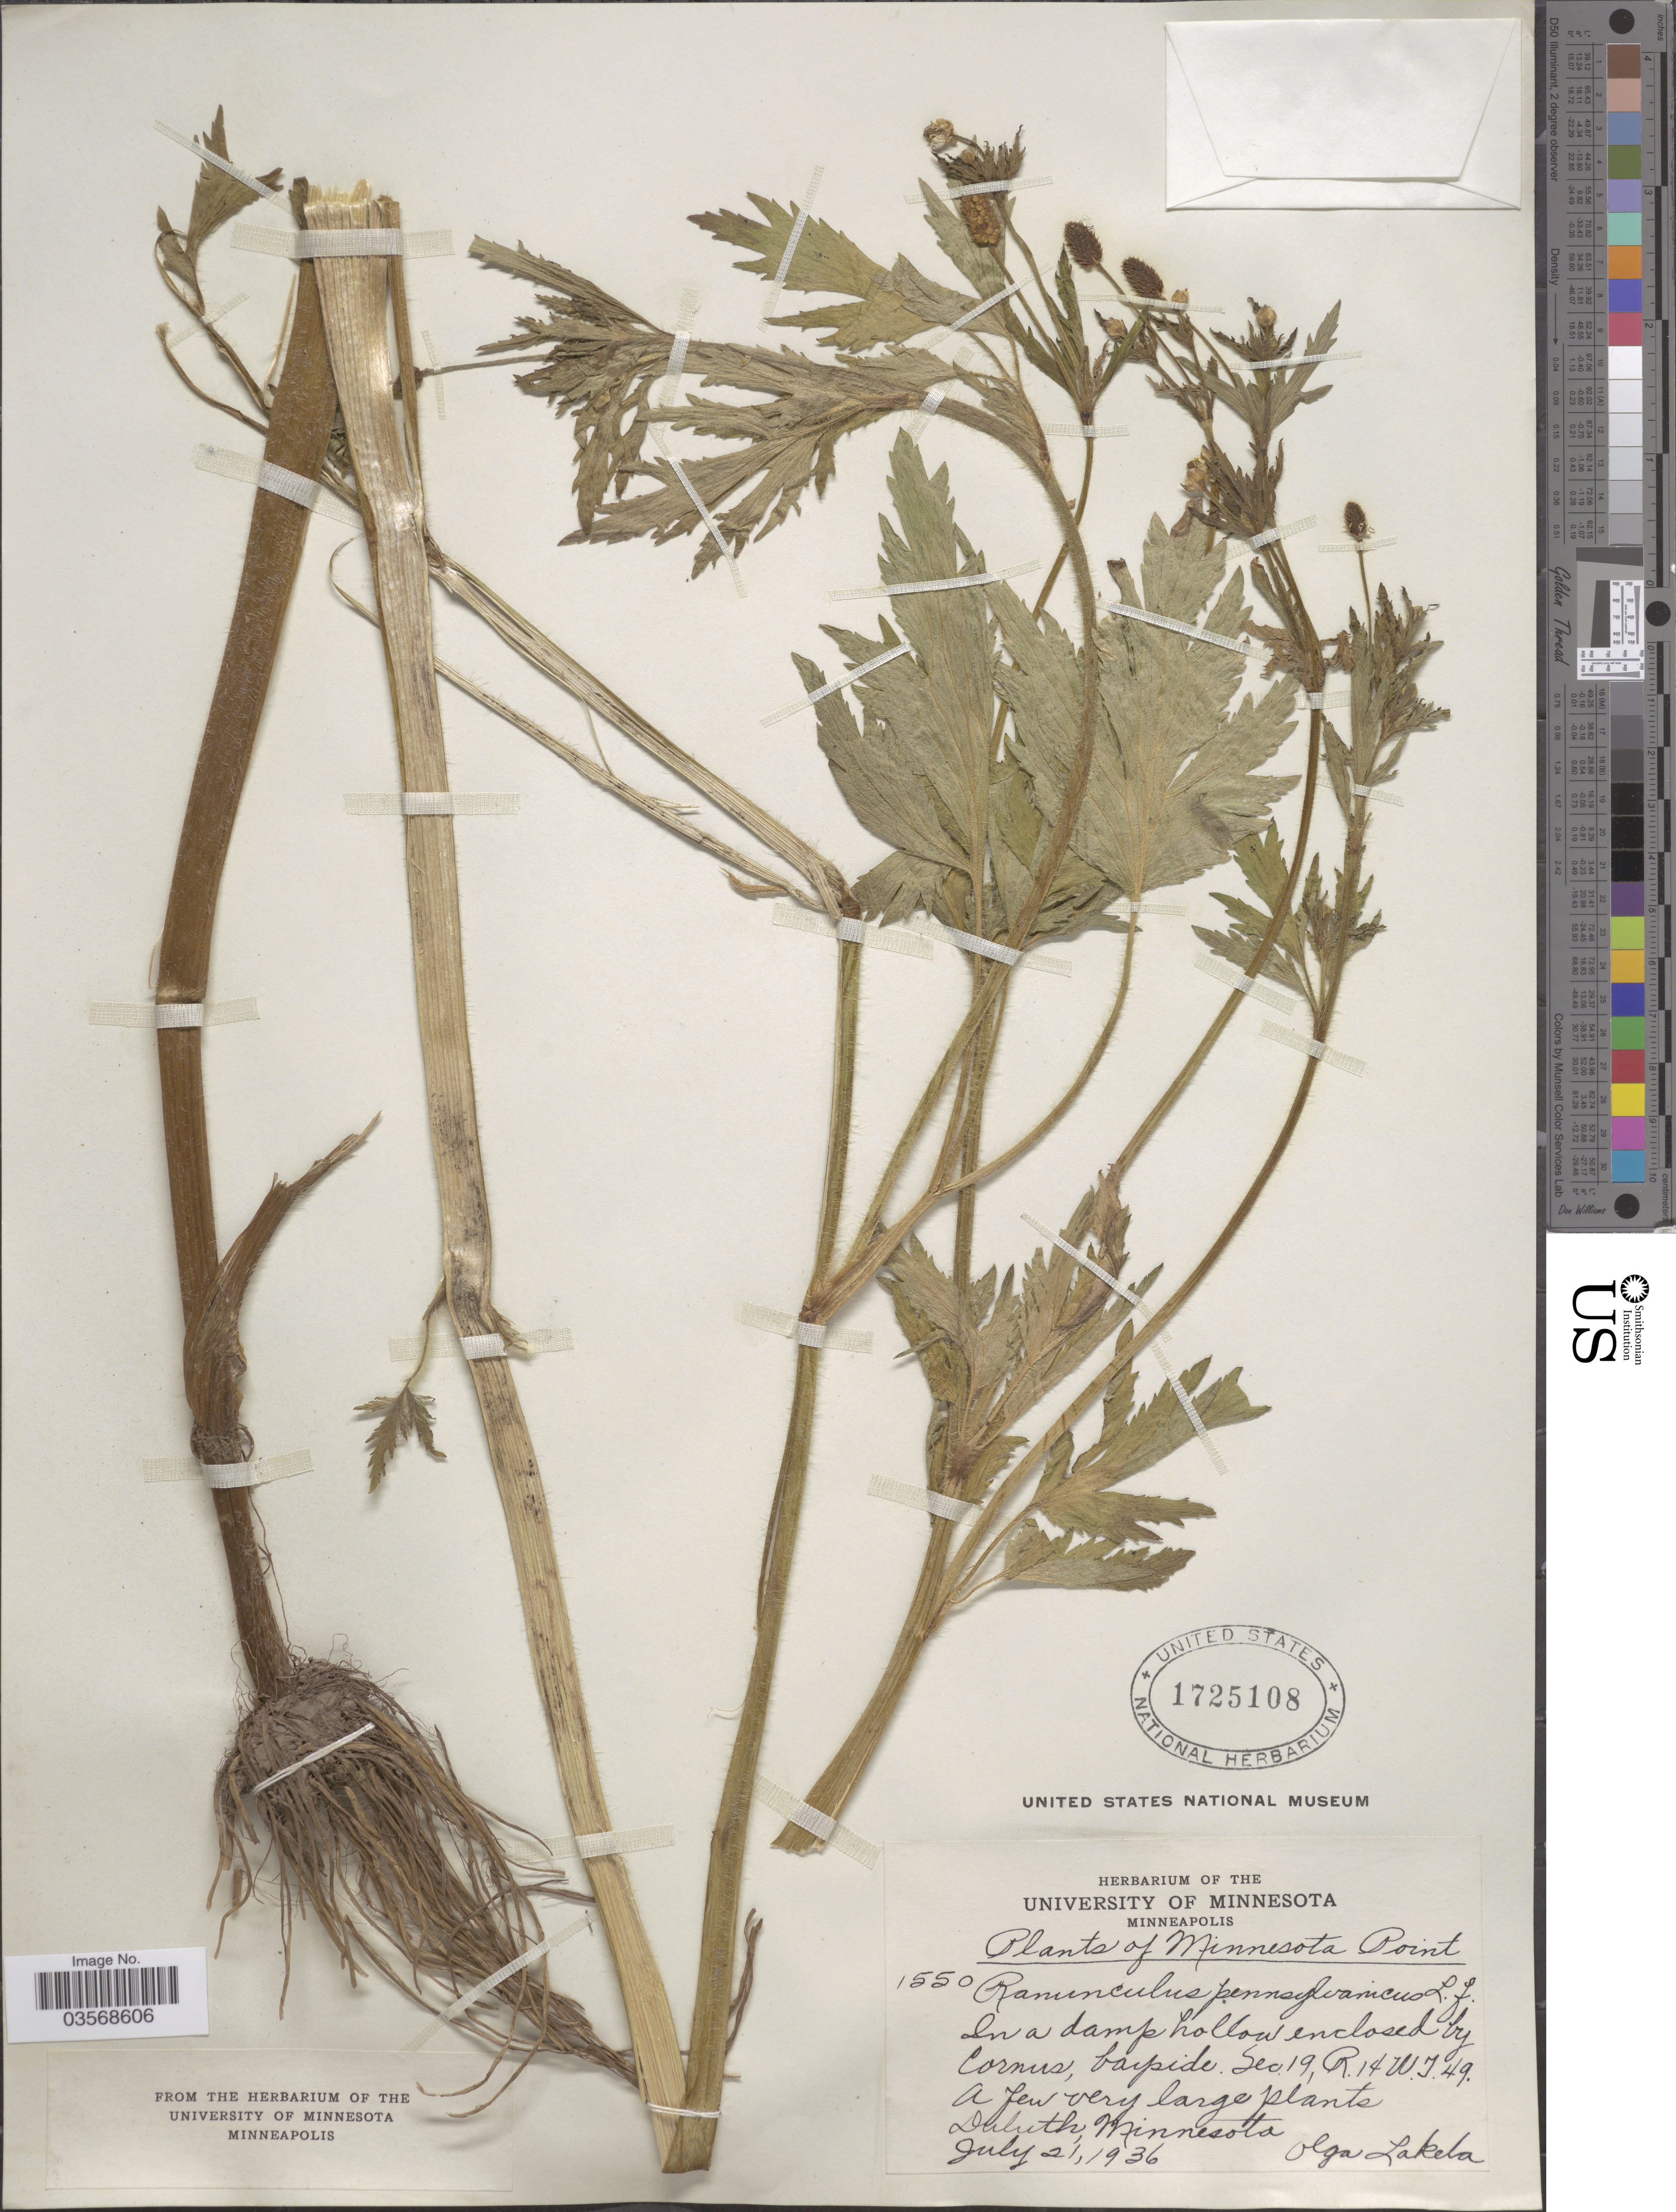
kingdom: Plantae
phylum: Tracheophyta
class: Magnoliopsida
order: Ranunculales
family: Ranunculaceae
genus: Ranunculus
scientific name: Ranunculus pensylvanicus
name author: L. f.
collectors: O. K. Lakela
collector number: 1550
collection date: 1936-07-21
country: United States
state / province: Minnesota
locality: Minnesota Point. In a damp hollow enclosed by Cornus, bayside. Sec. 19, R. 14 W.I. 49. Duluth.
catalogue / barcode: US 1725108